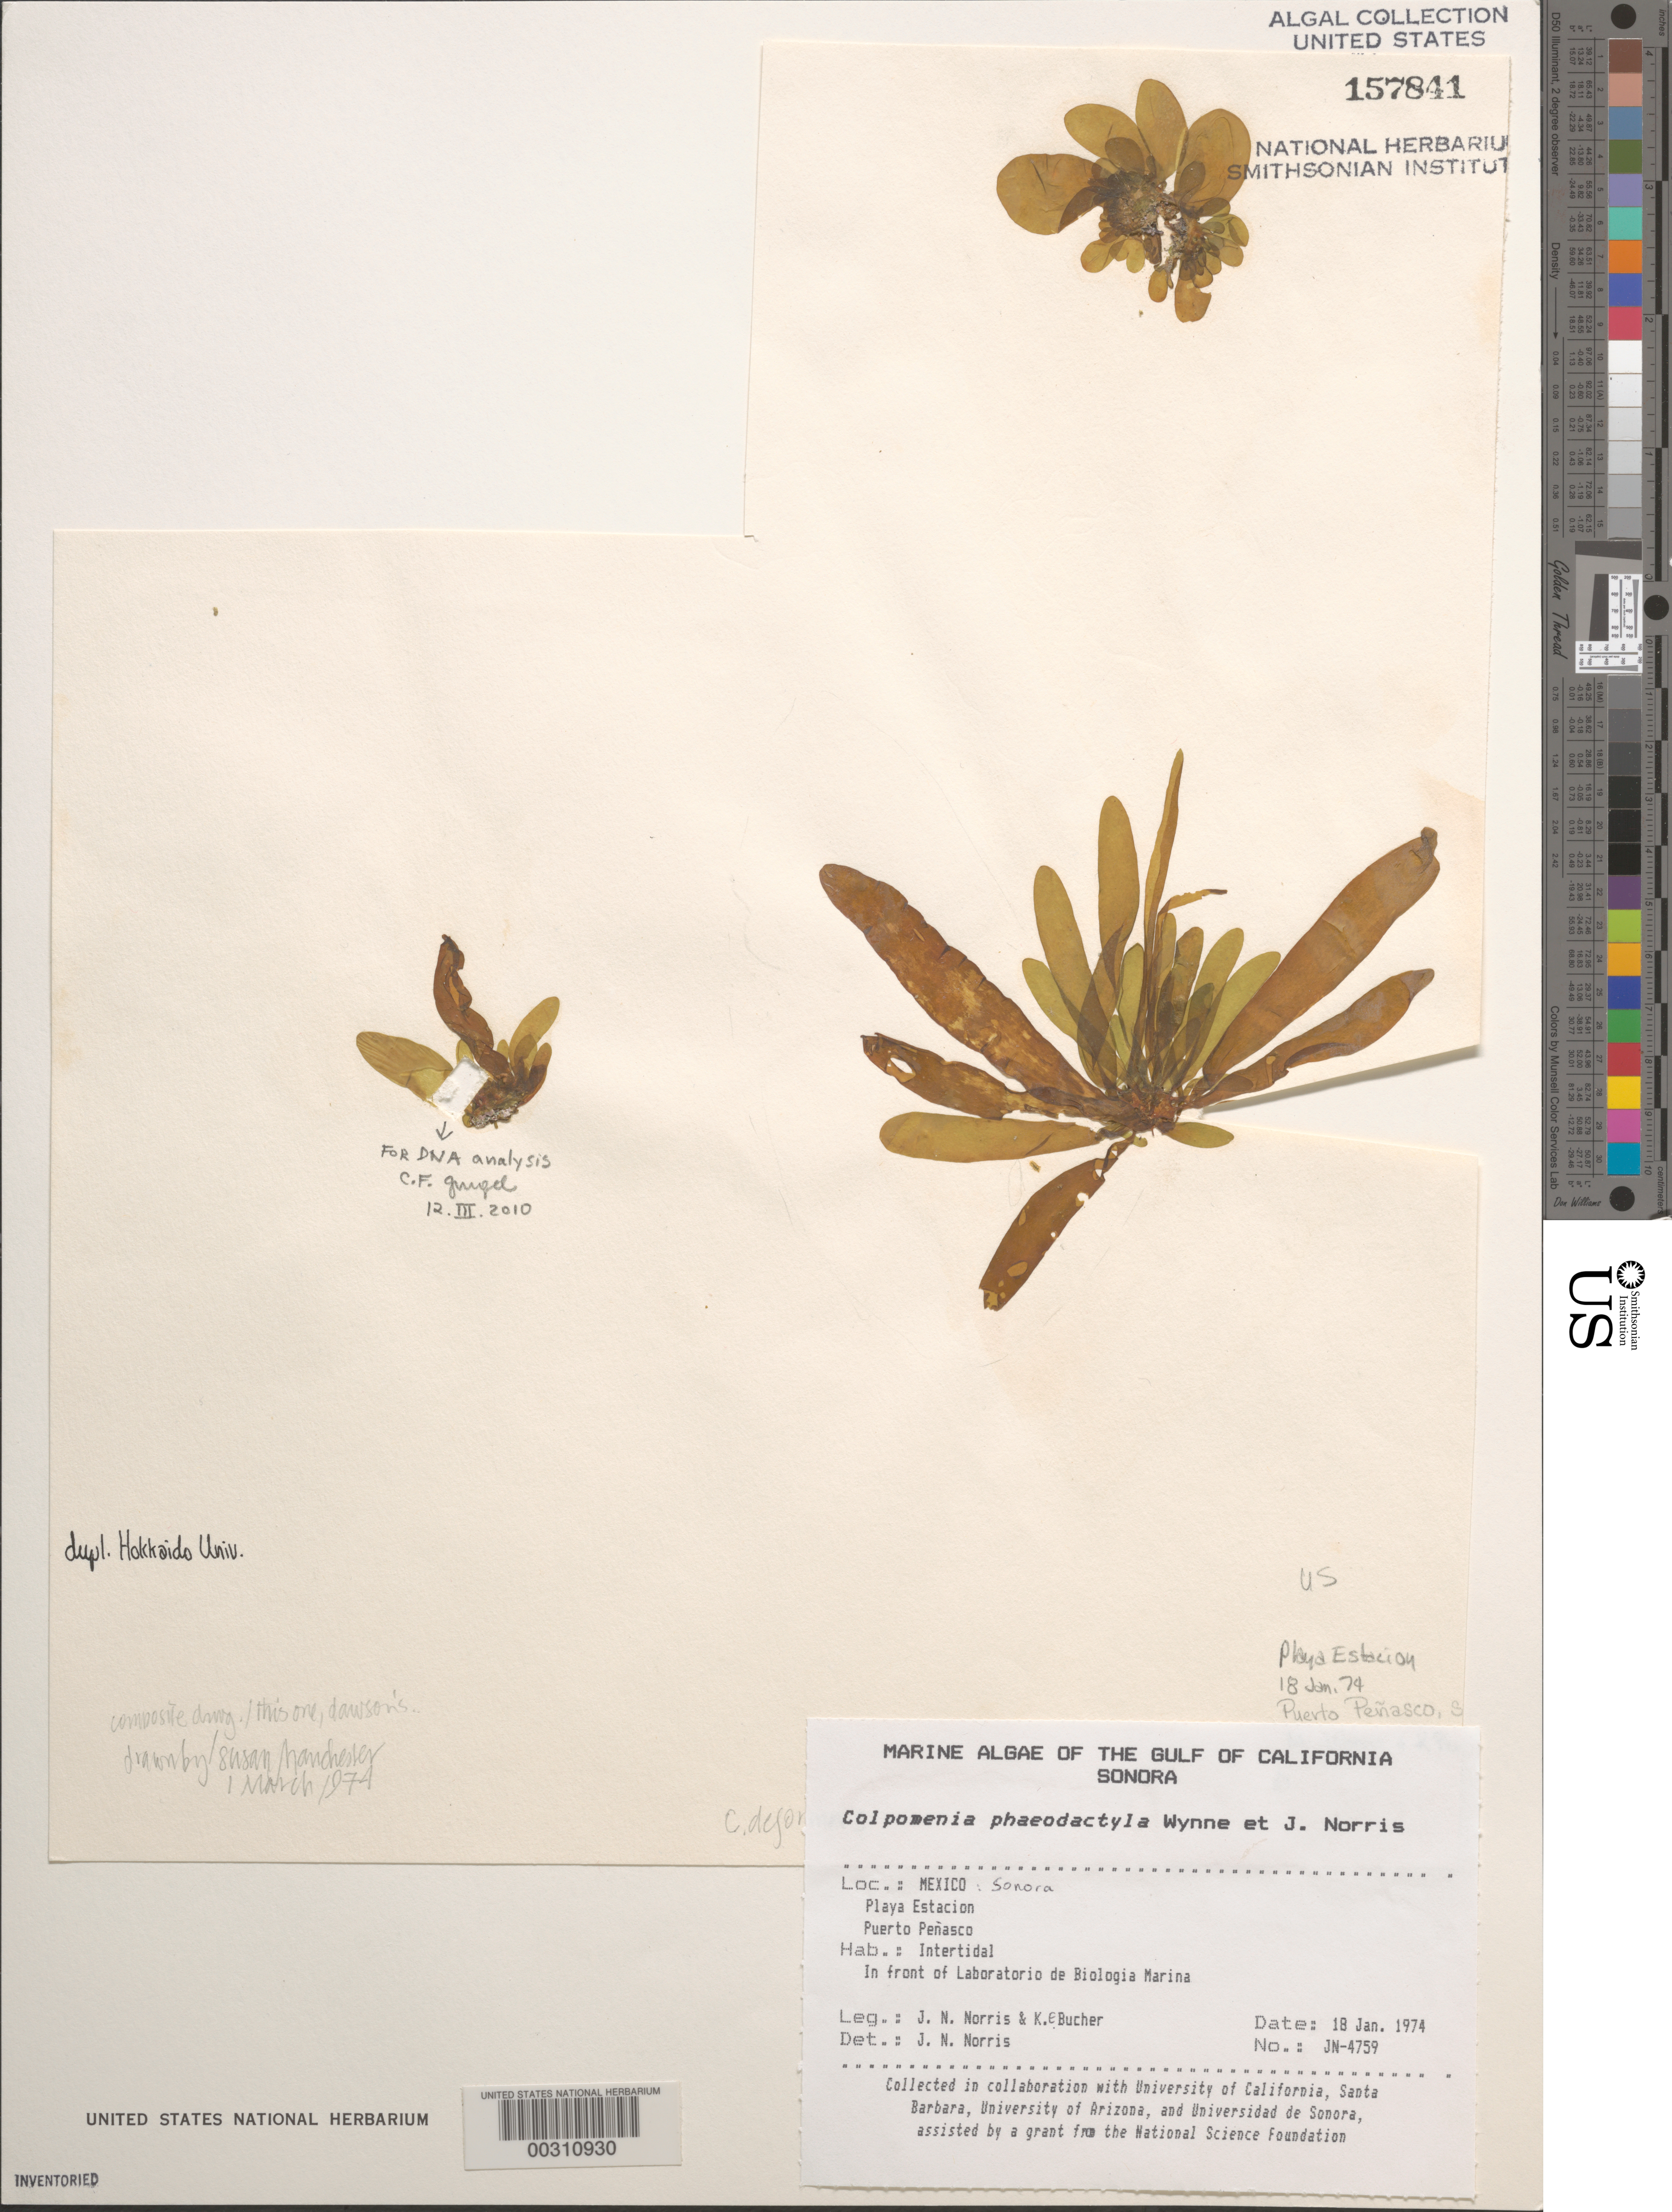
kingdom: Chromista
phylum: Ochrophyta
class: Phaeophyceae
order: Scytosiphonales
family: Scytosiphonaceae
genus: Dactylosiphon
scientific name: Dactylosiphon durvillei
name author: (Bory) Santiañez et al.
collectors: J. N. Norris & K. E. Bucher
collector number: JN-4759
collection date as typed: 18 Jan 1974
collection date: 1974-01-18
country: Mexico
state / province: Sonora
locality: Playa Estacion, Punta Penasco, marine laboratory shore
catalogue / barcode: US 157841